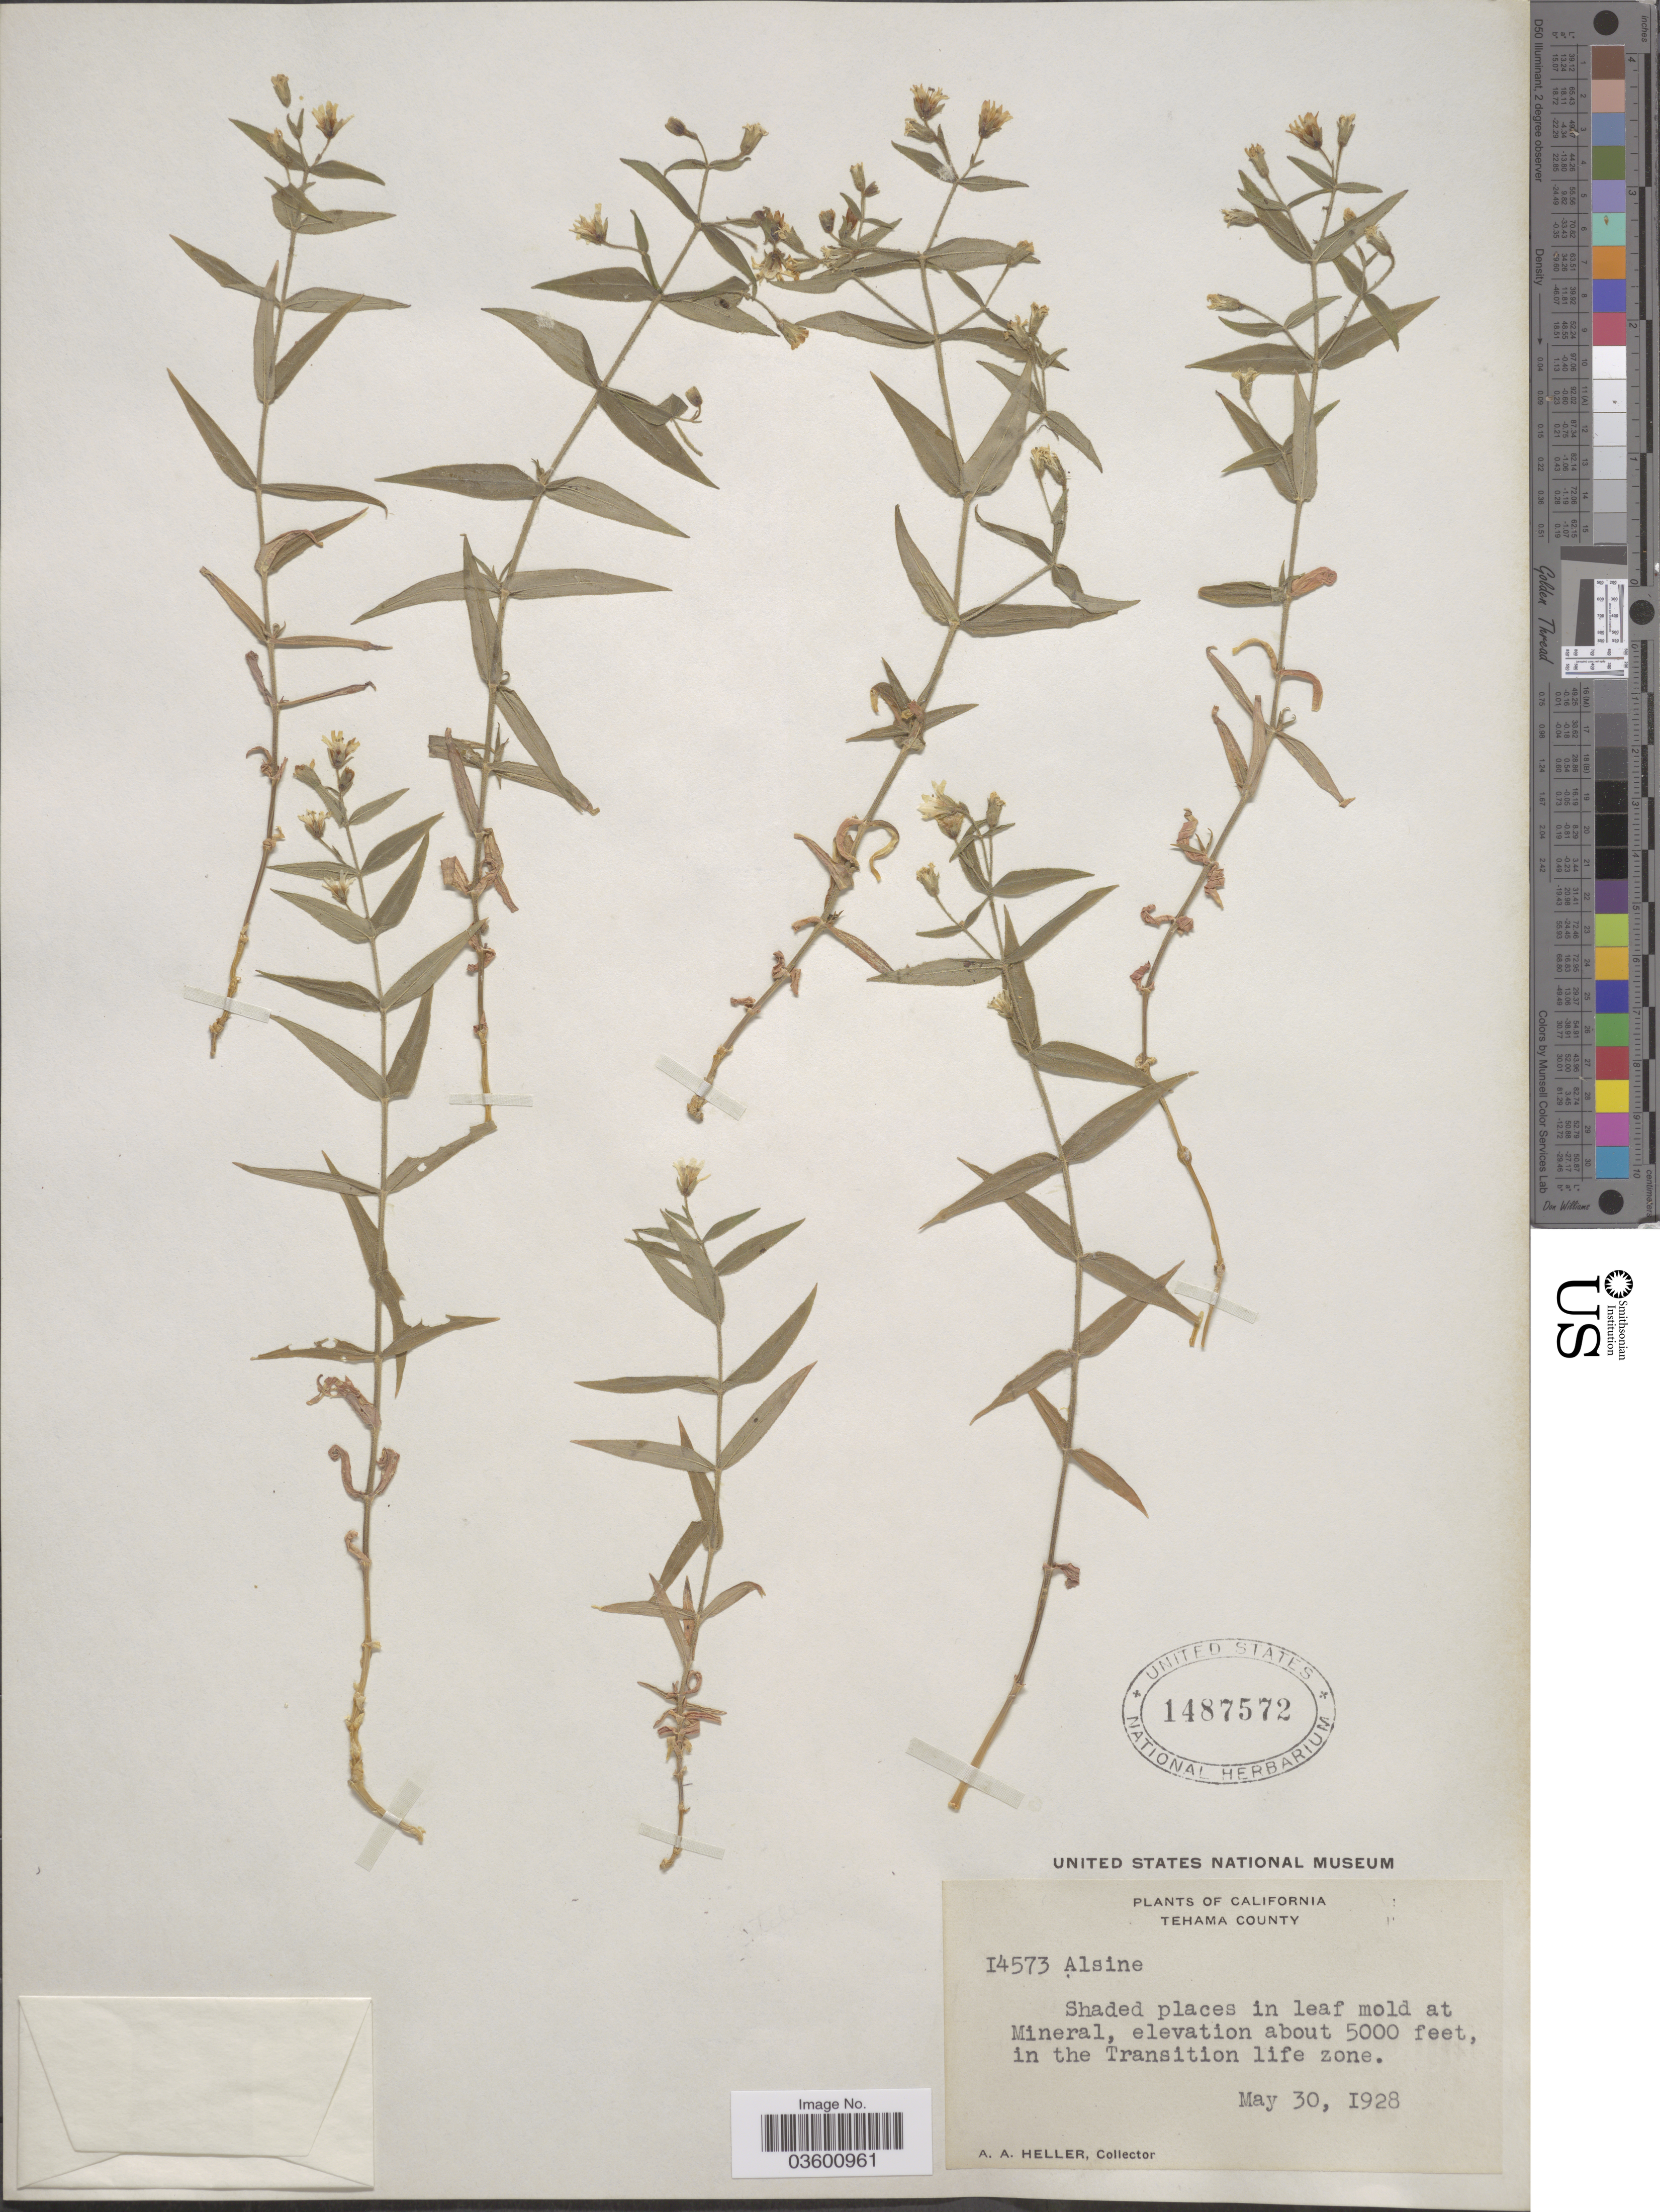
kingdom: Plantae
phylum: Tracheophyta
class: Magnoliopsida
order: Caryophyllales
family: Caryophyllaceae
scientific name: Torreyostellaria jamesiana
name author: (Torr.) Gang Yao et al.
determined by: Strong, M. T., (US), Smithsonian Institution - National Museum of Natural History (UNITED STATES)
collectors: A. A. Heller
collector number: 14573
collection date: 1928-05-30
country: United States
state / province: California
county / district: Tehama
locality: Tehama County. Shaded places in leaf mold at Mineral, in the Transition life zone.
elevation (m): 1524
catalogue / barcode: US 1487572